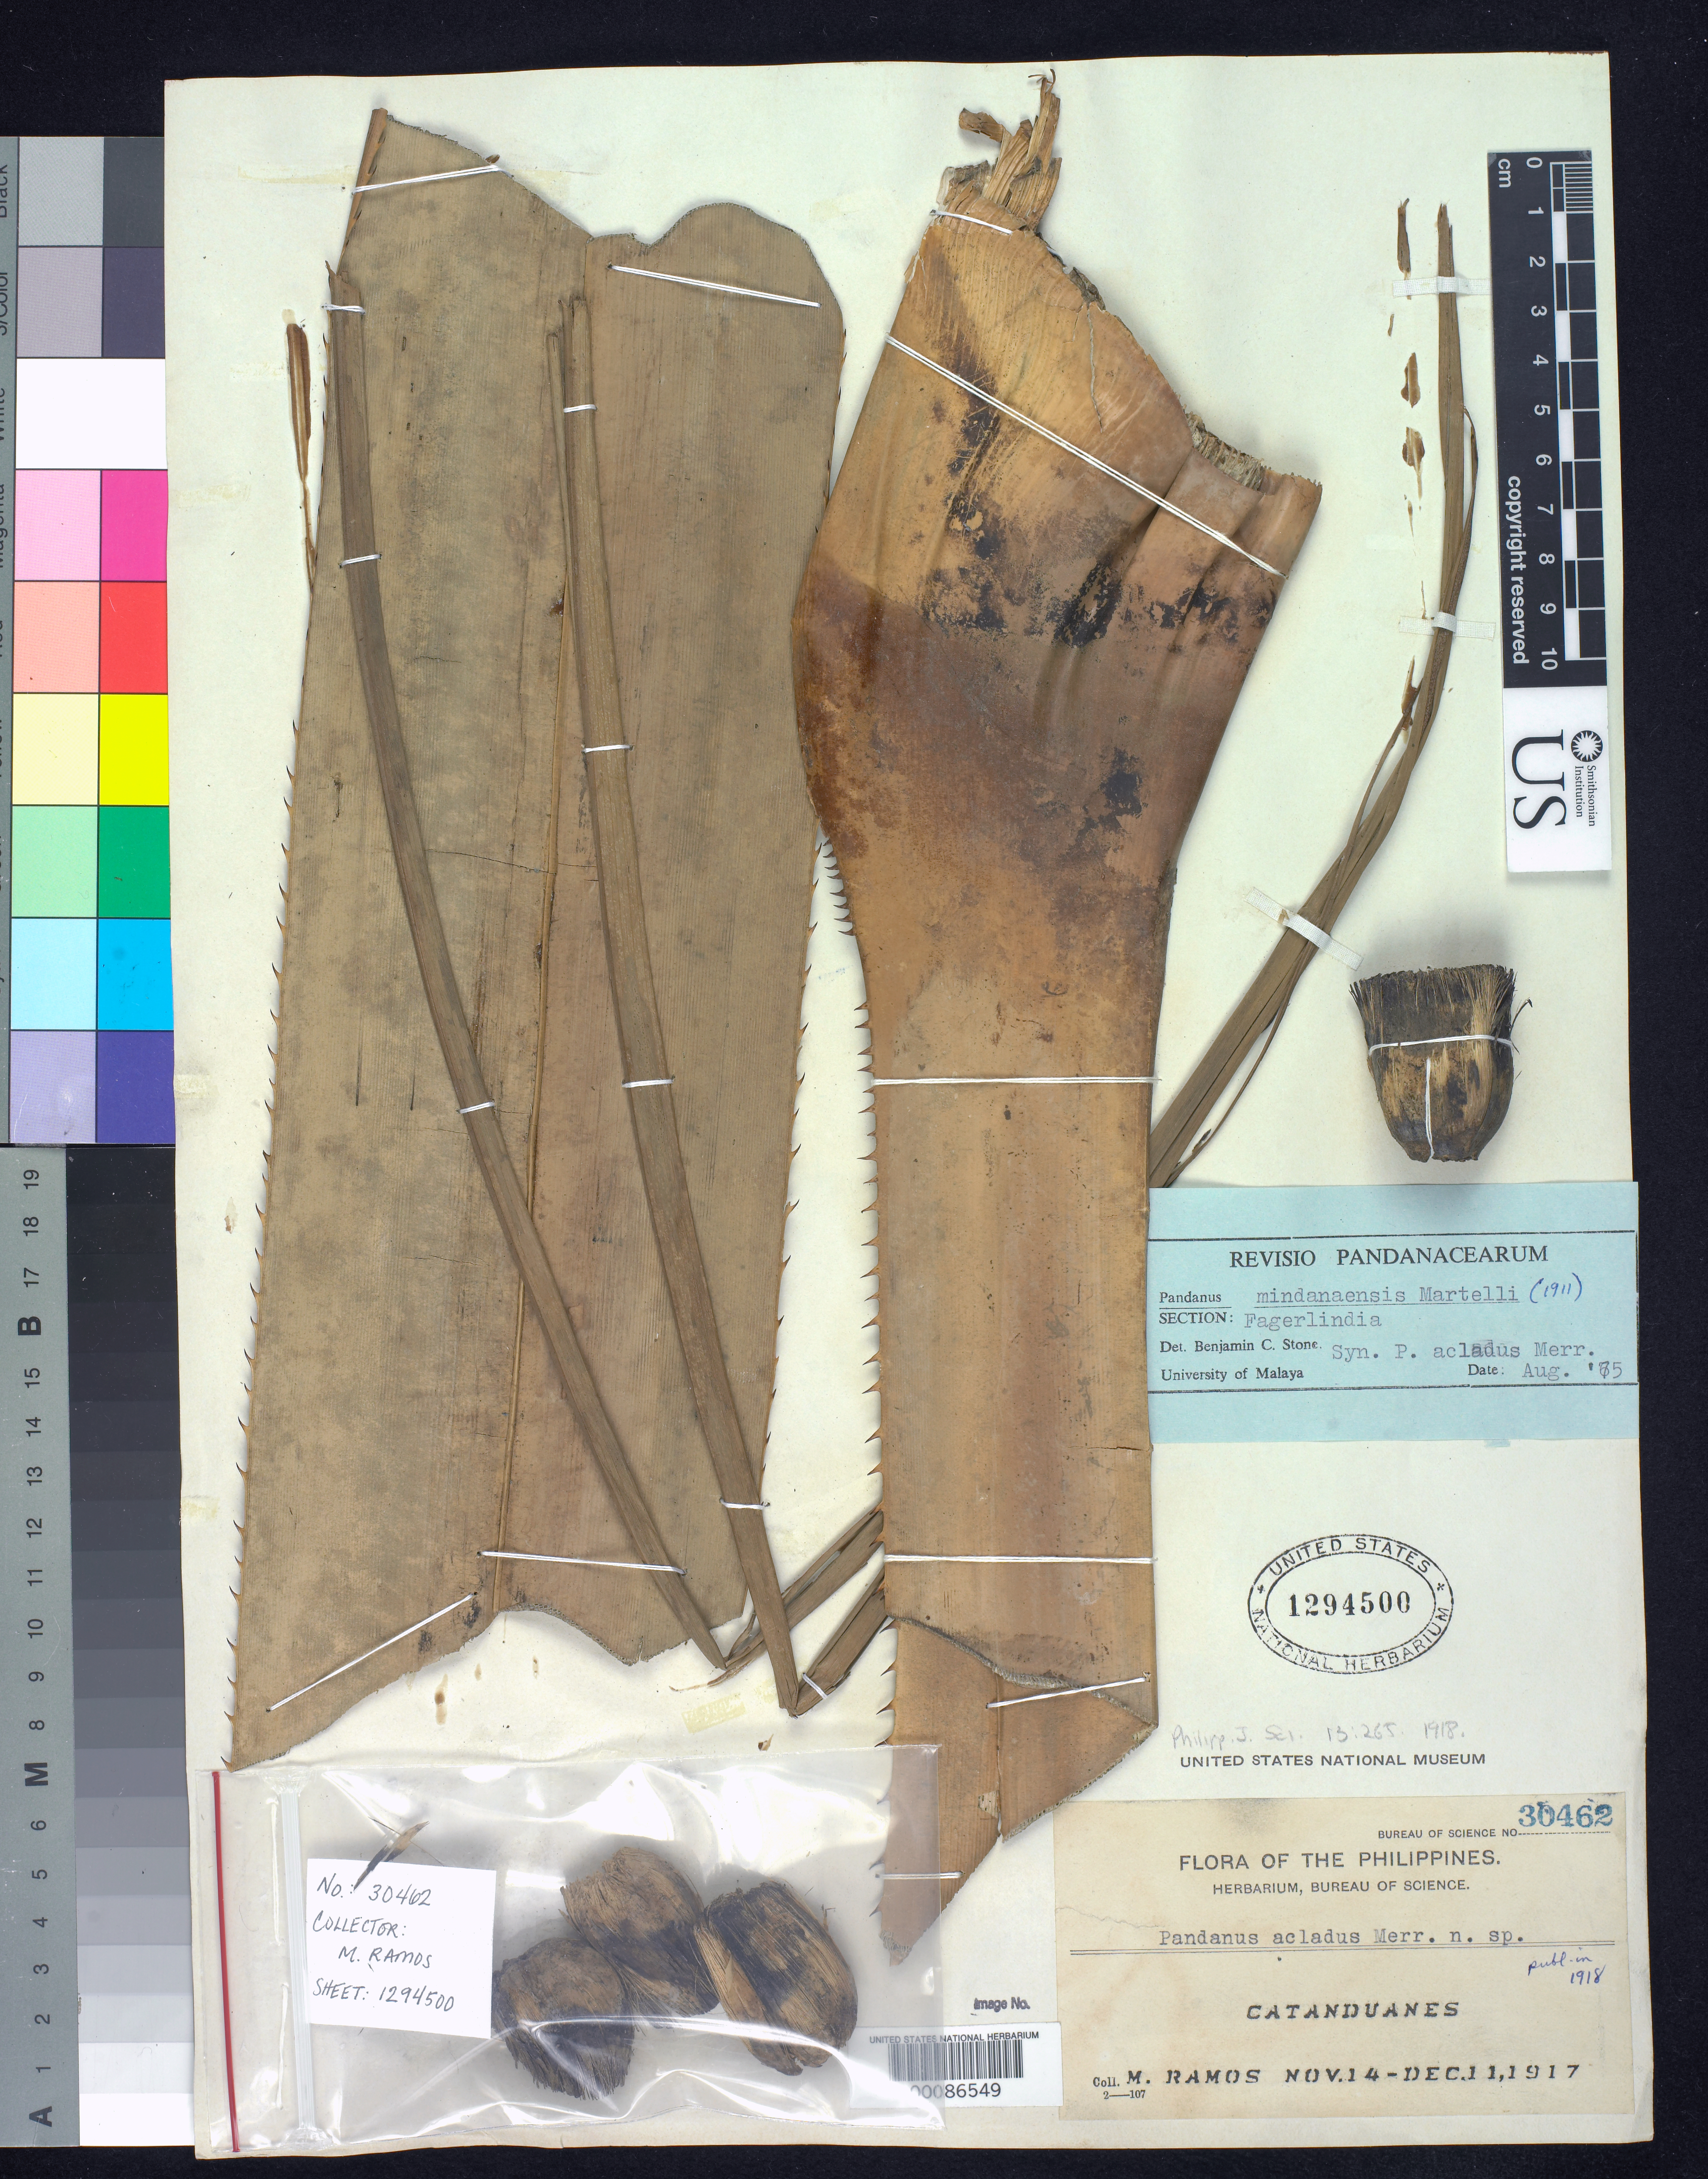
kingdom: Plantae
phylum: Tracheophyta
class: Liliopsida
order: Pandanales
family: Pandanaceae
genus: Pandanus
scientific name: Pandanus acladus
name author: Merr.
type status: Isotype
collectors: M. Ramos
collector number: Bur. Sci. 30462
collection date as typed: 14 Nov 1917 to 11 Dec 1917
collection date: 1917-11-14/1917-12-11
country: Philippines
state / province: Bicol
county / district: Catanduanes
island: Catanduanes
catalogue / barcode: US 1294500